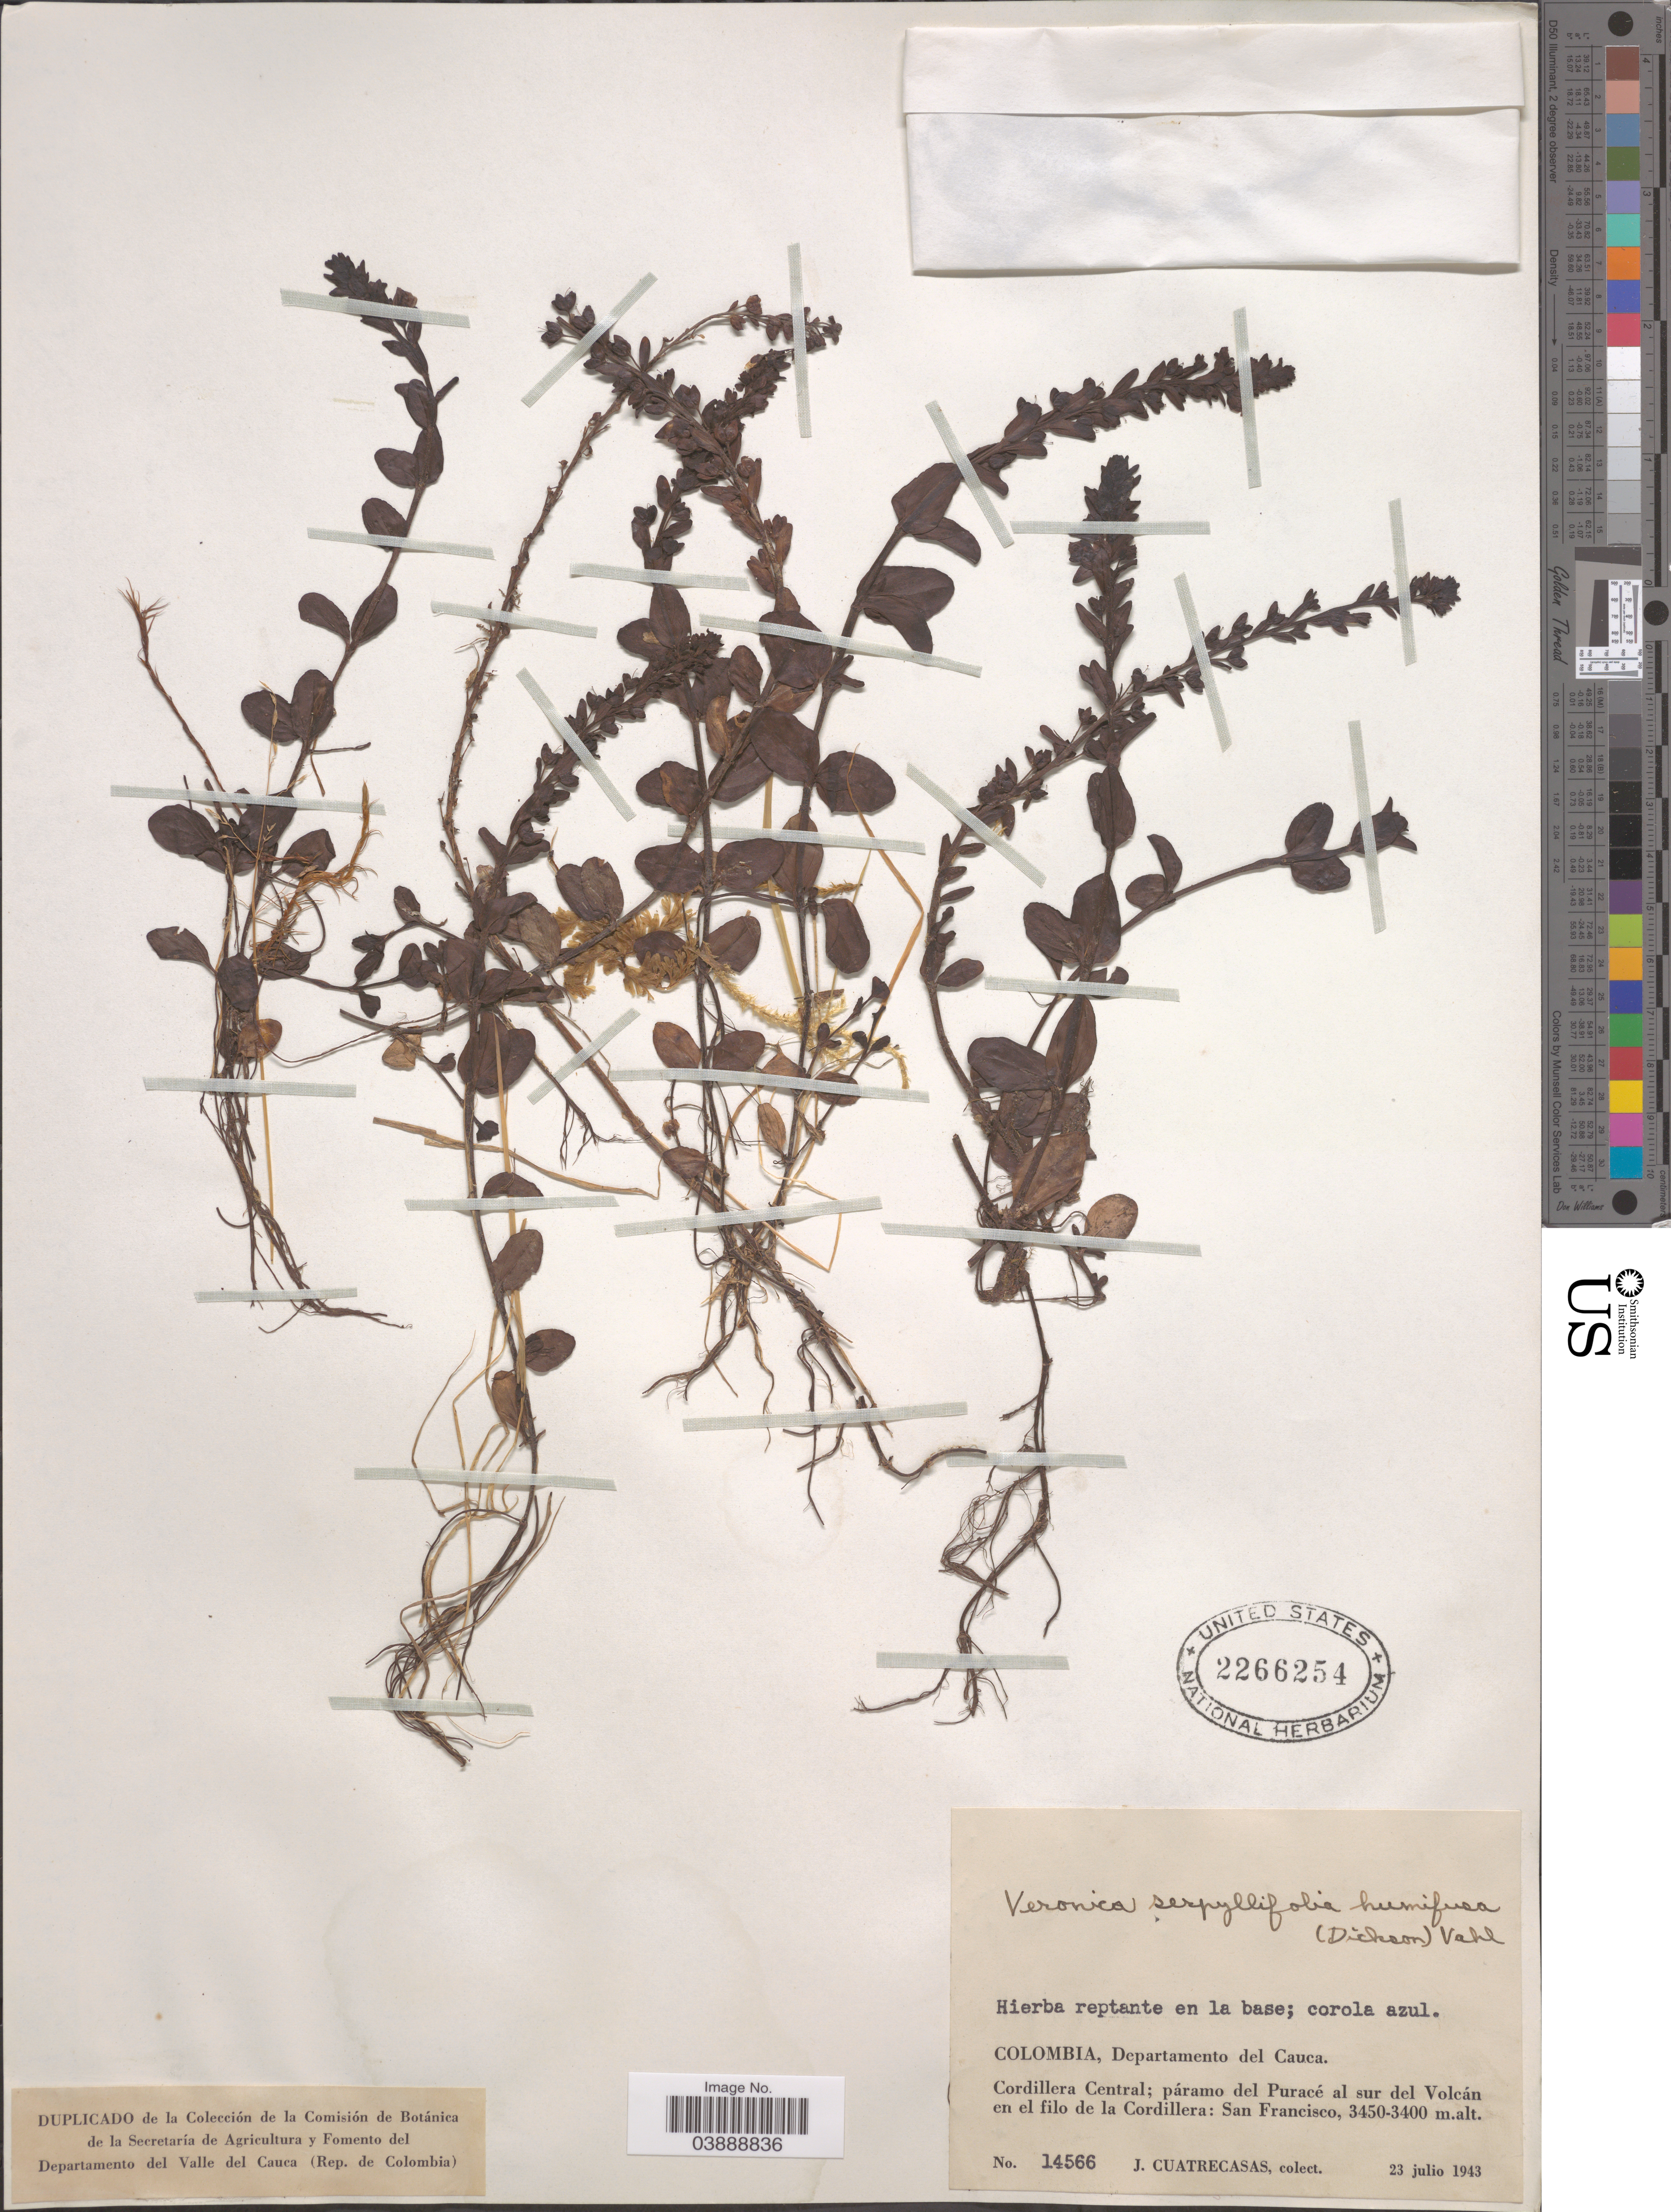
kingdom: Plantae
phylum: Tracheophyta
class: Magnoliopsida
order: Lamiales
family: Plantaginaceae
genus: Veronica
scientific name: Veronica serpyllifolia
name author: L.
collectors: J. Cuatrecasas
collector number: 14566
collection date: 1943-07-23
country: Colombia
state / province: Cauca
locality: Departamento del Cauca. Cordillera Central; páramo del Puracé al sur del Volcán en el filo de la Cordillera: San Francisco.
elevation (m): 3400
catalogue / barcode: US 2266254